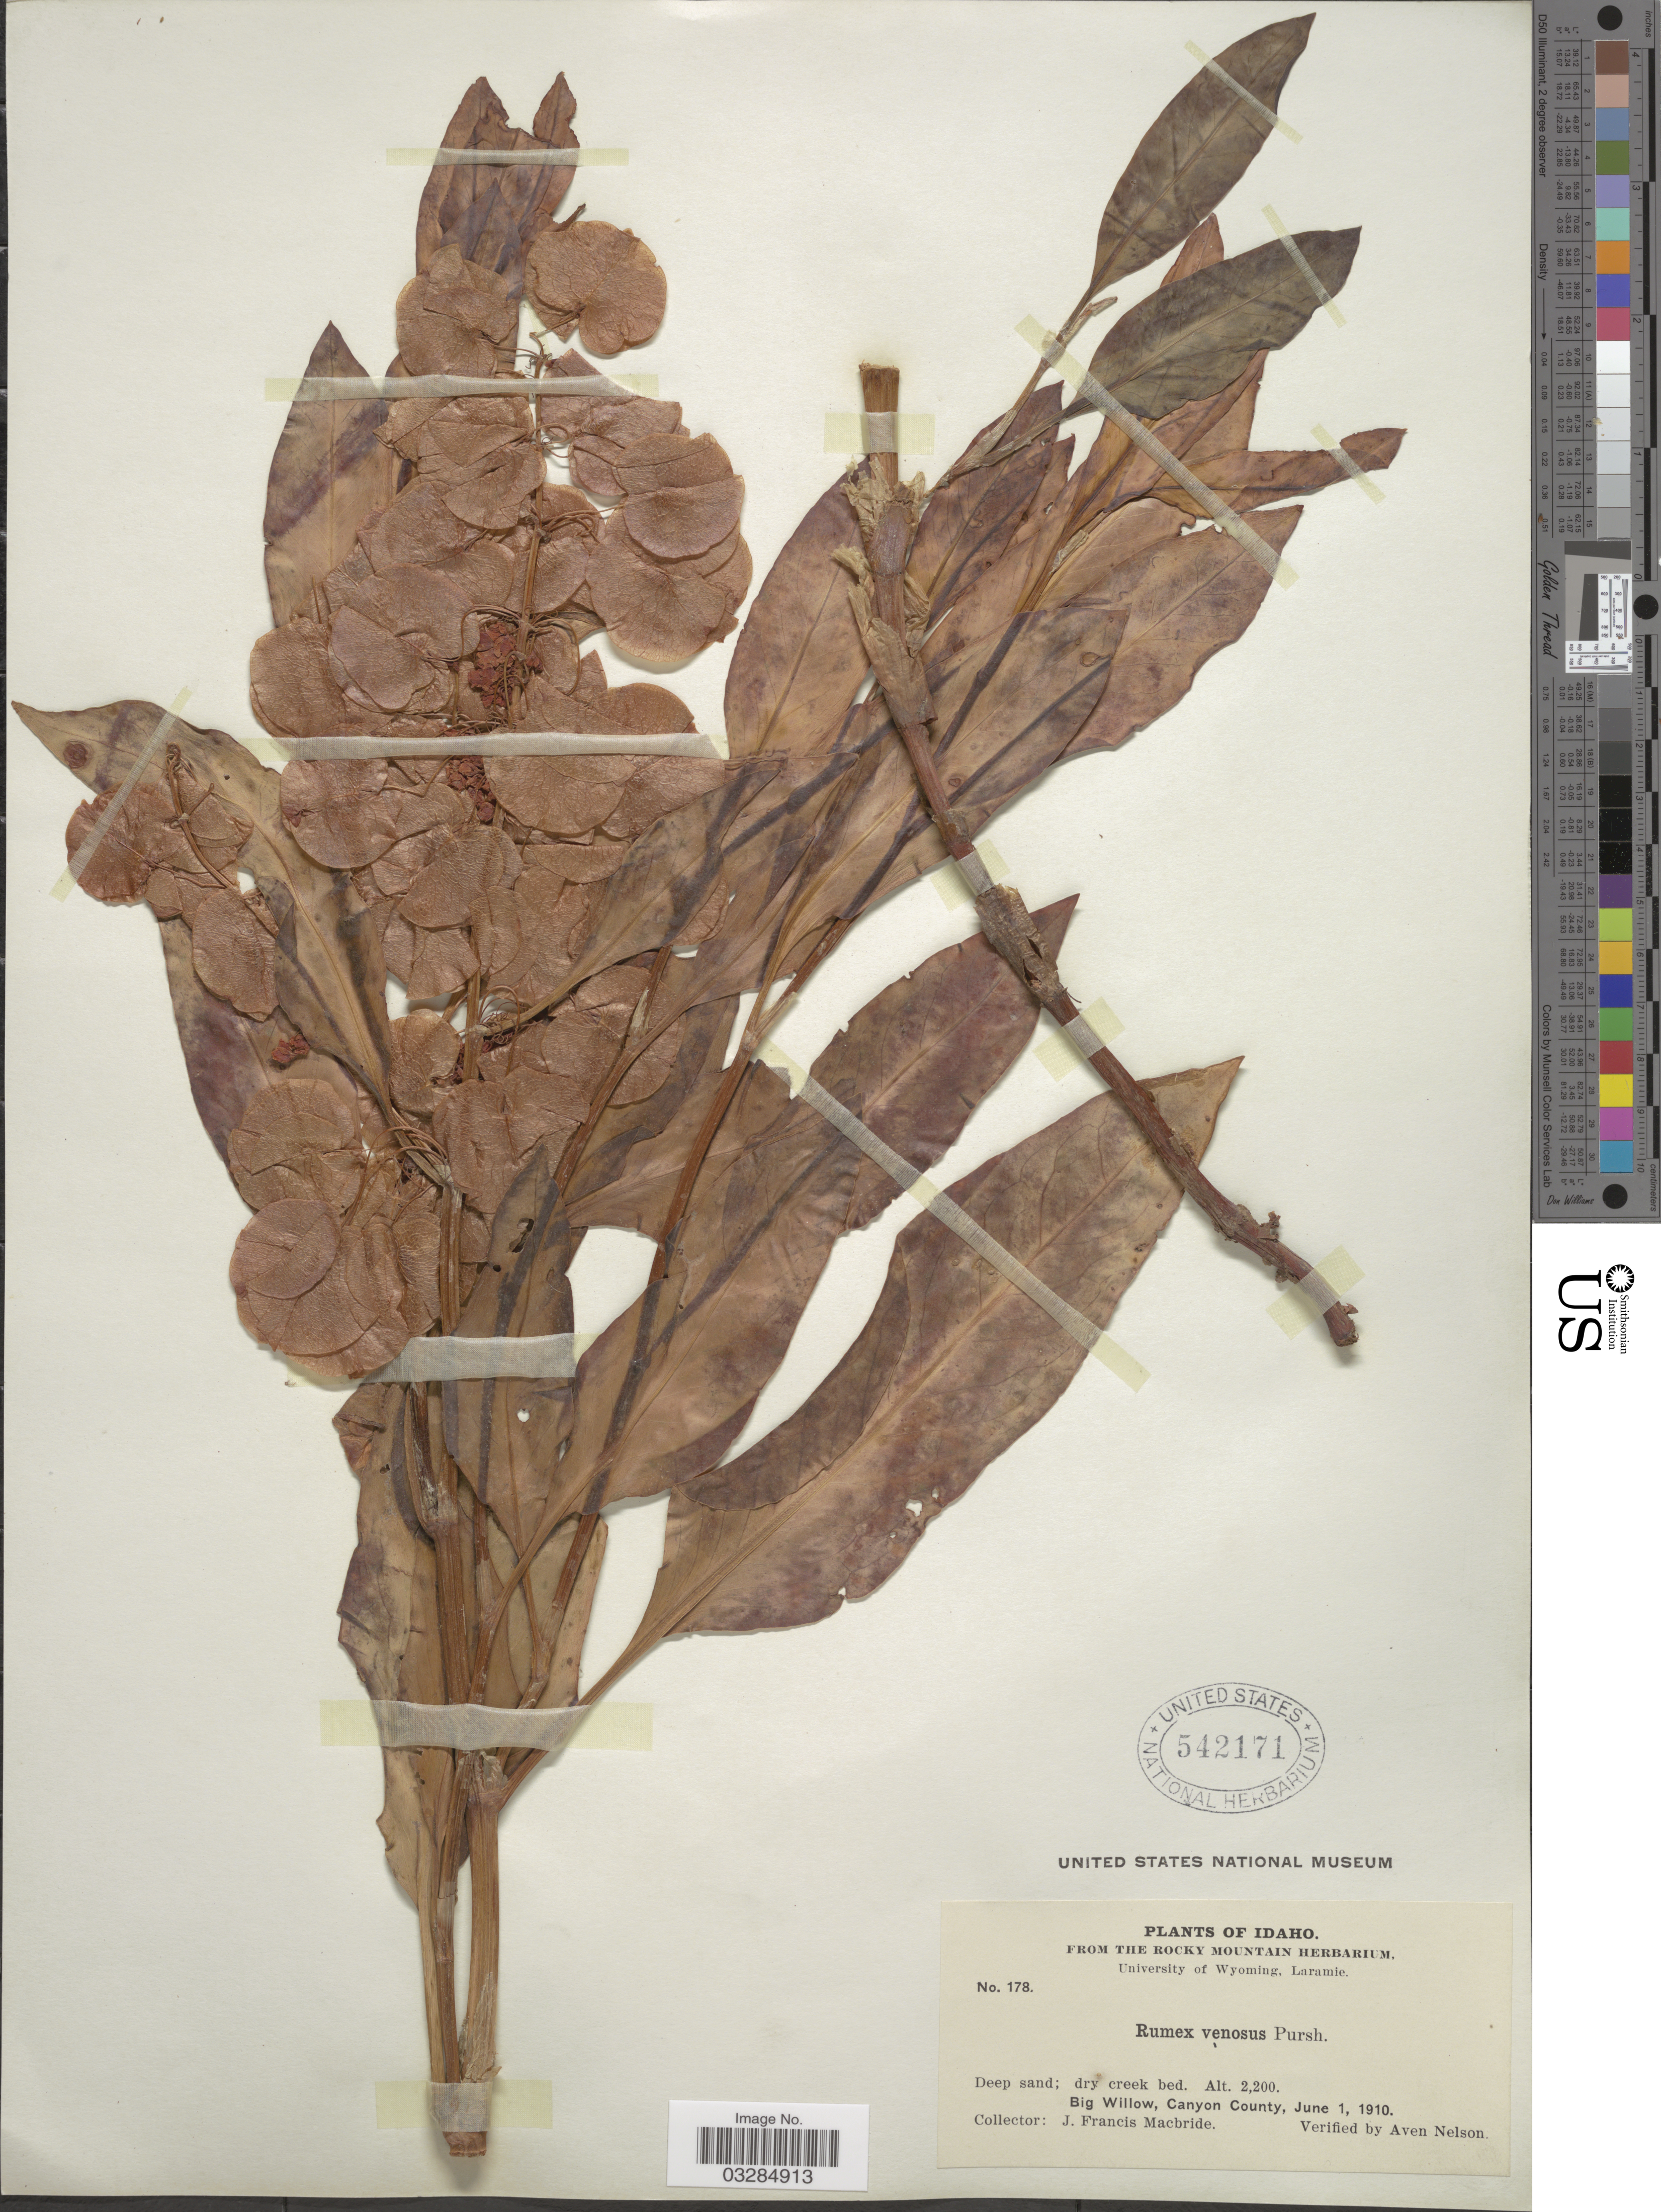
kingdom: Plantae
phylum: Tracheophyta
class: Magnoliopsida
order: Caryophyllales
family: Polygonaceae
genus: Rumex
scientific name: Rumex venosus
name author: Pursh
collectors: J. F. Macbride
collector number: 178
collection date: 1910-06-01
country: United States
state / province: Idaho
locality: Big Willow, Canyon County.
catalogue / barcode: US 542171